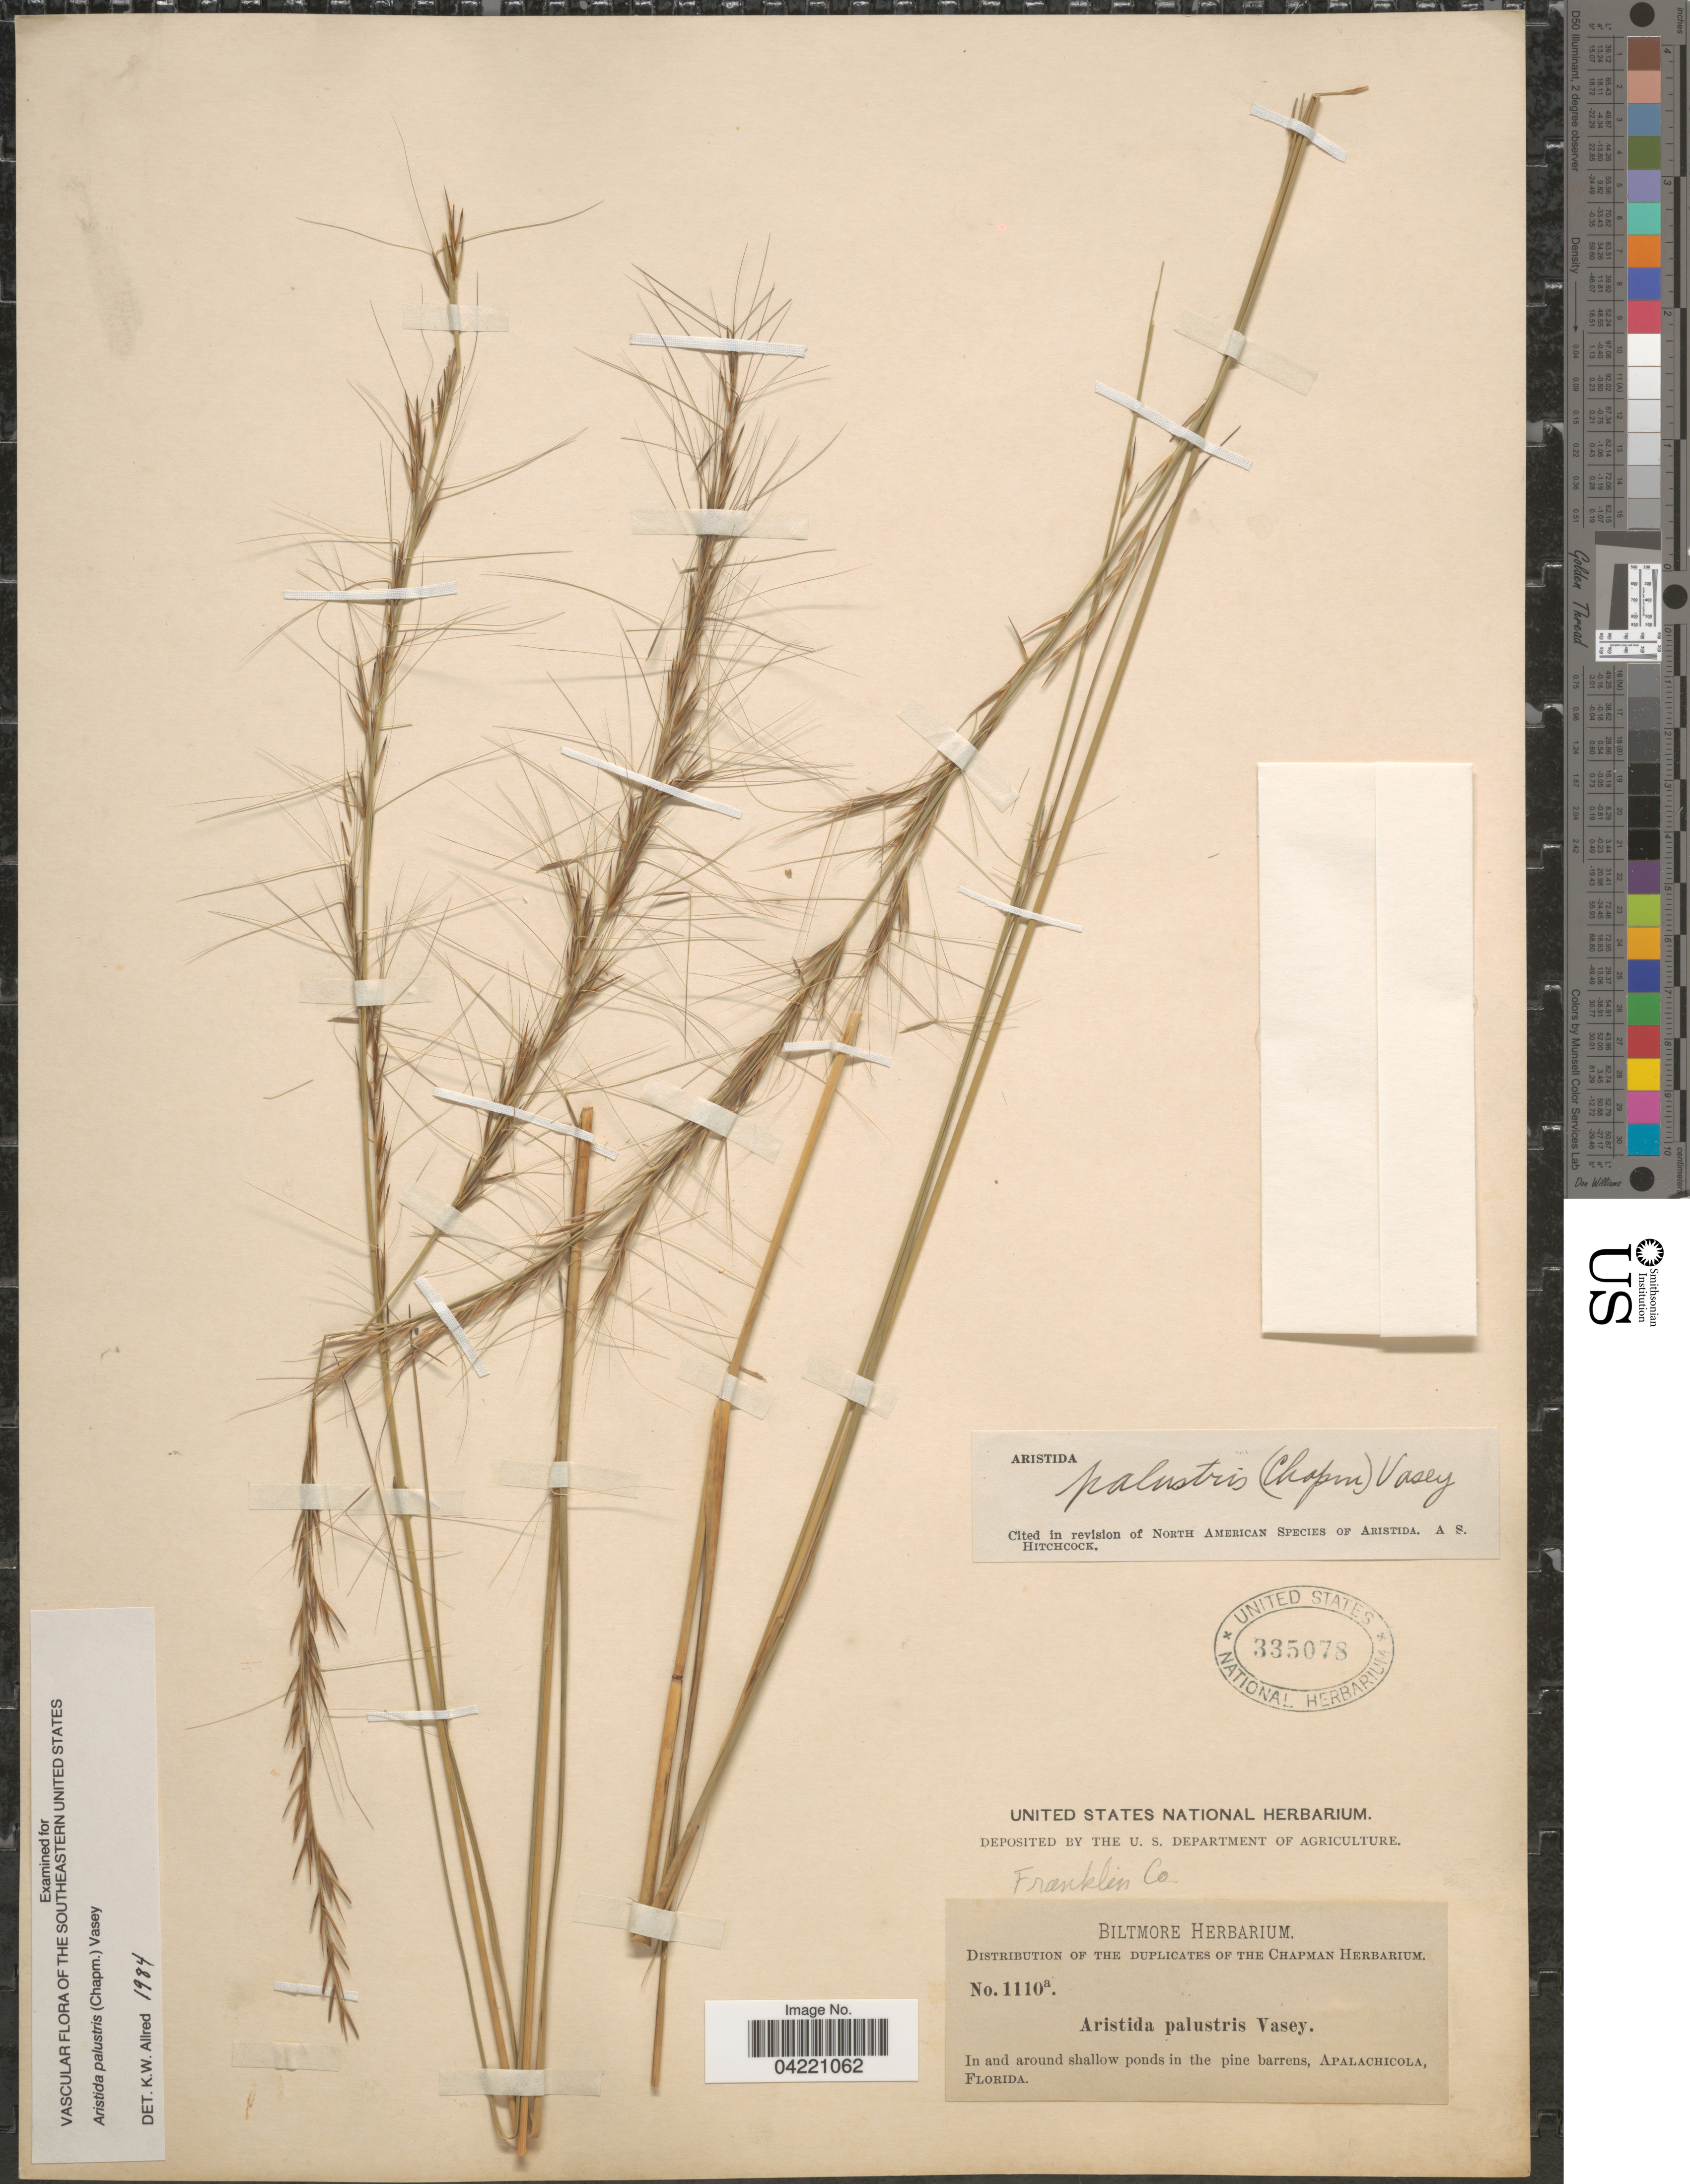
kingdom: Plantae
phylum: Tracheophyta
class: Liliopsida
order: Poales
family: Poaceae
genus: Aristida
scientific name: Aristida palustris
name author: (Chapm.) Vasey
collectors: ex herb. Biltmore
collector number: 1110a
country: United States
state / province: Florida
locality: Franklin Co. In and around shallow ponds in the pine barrens, Apalachicola.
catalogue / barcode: US 335078